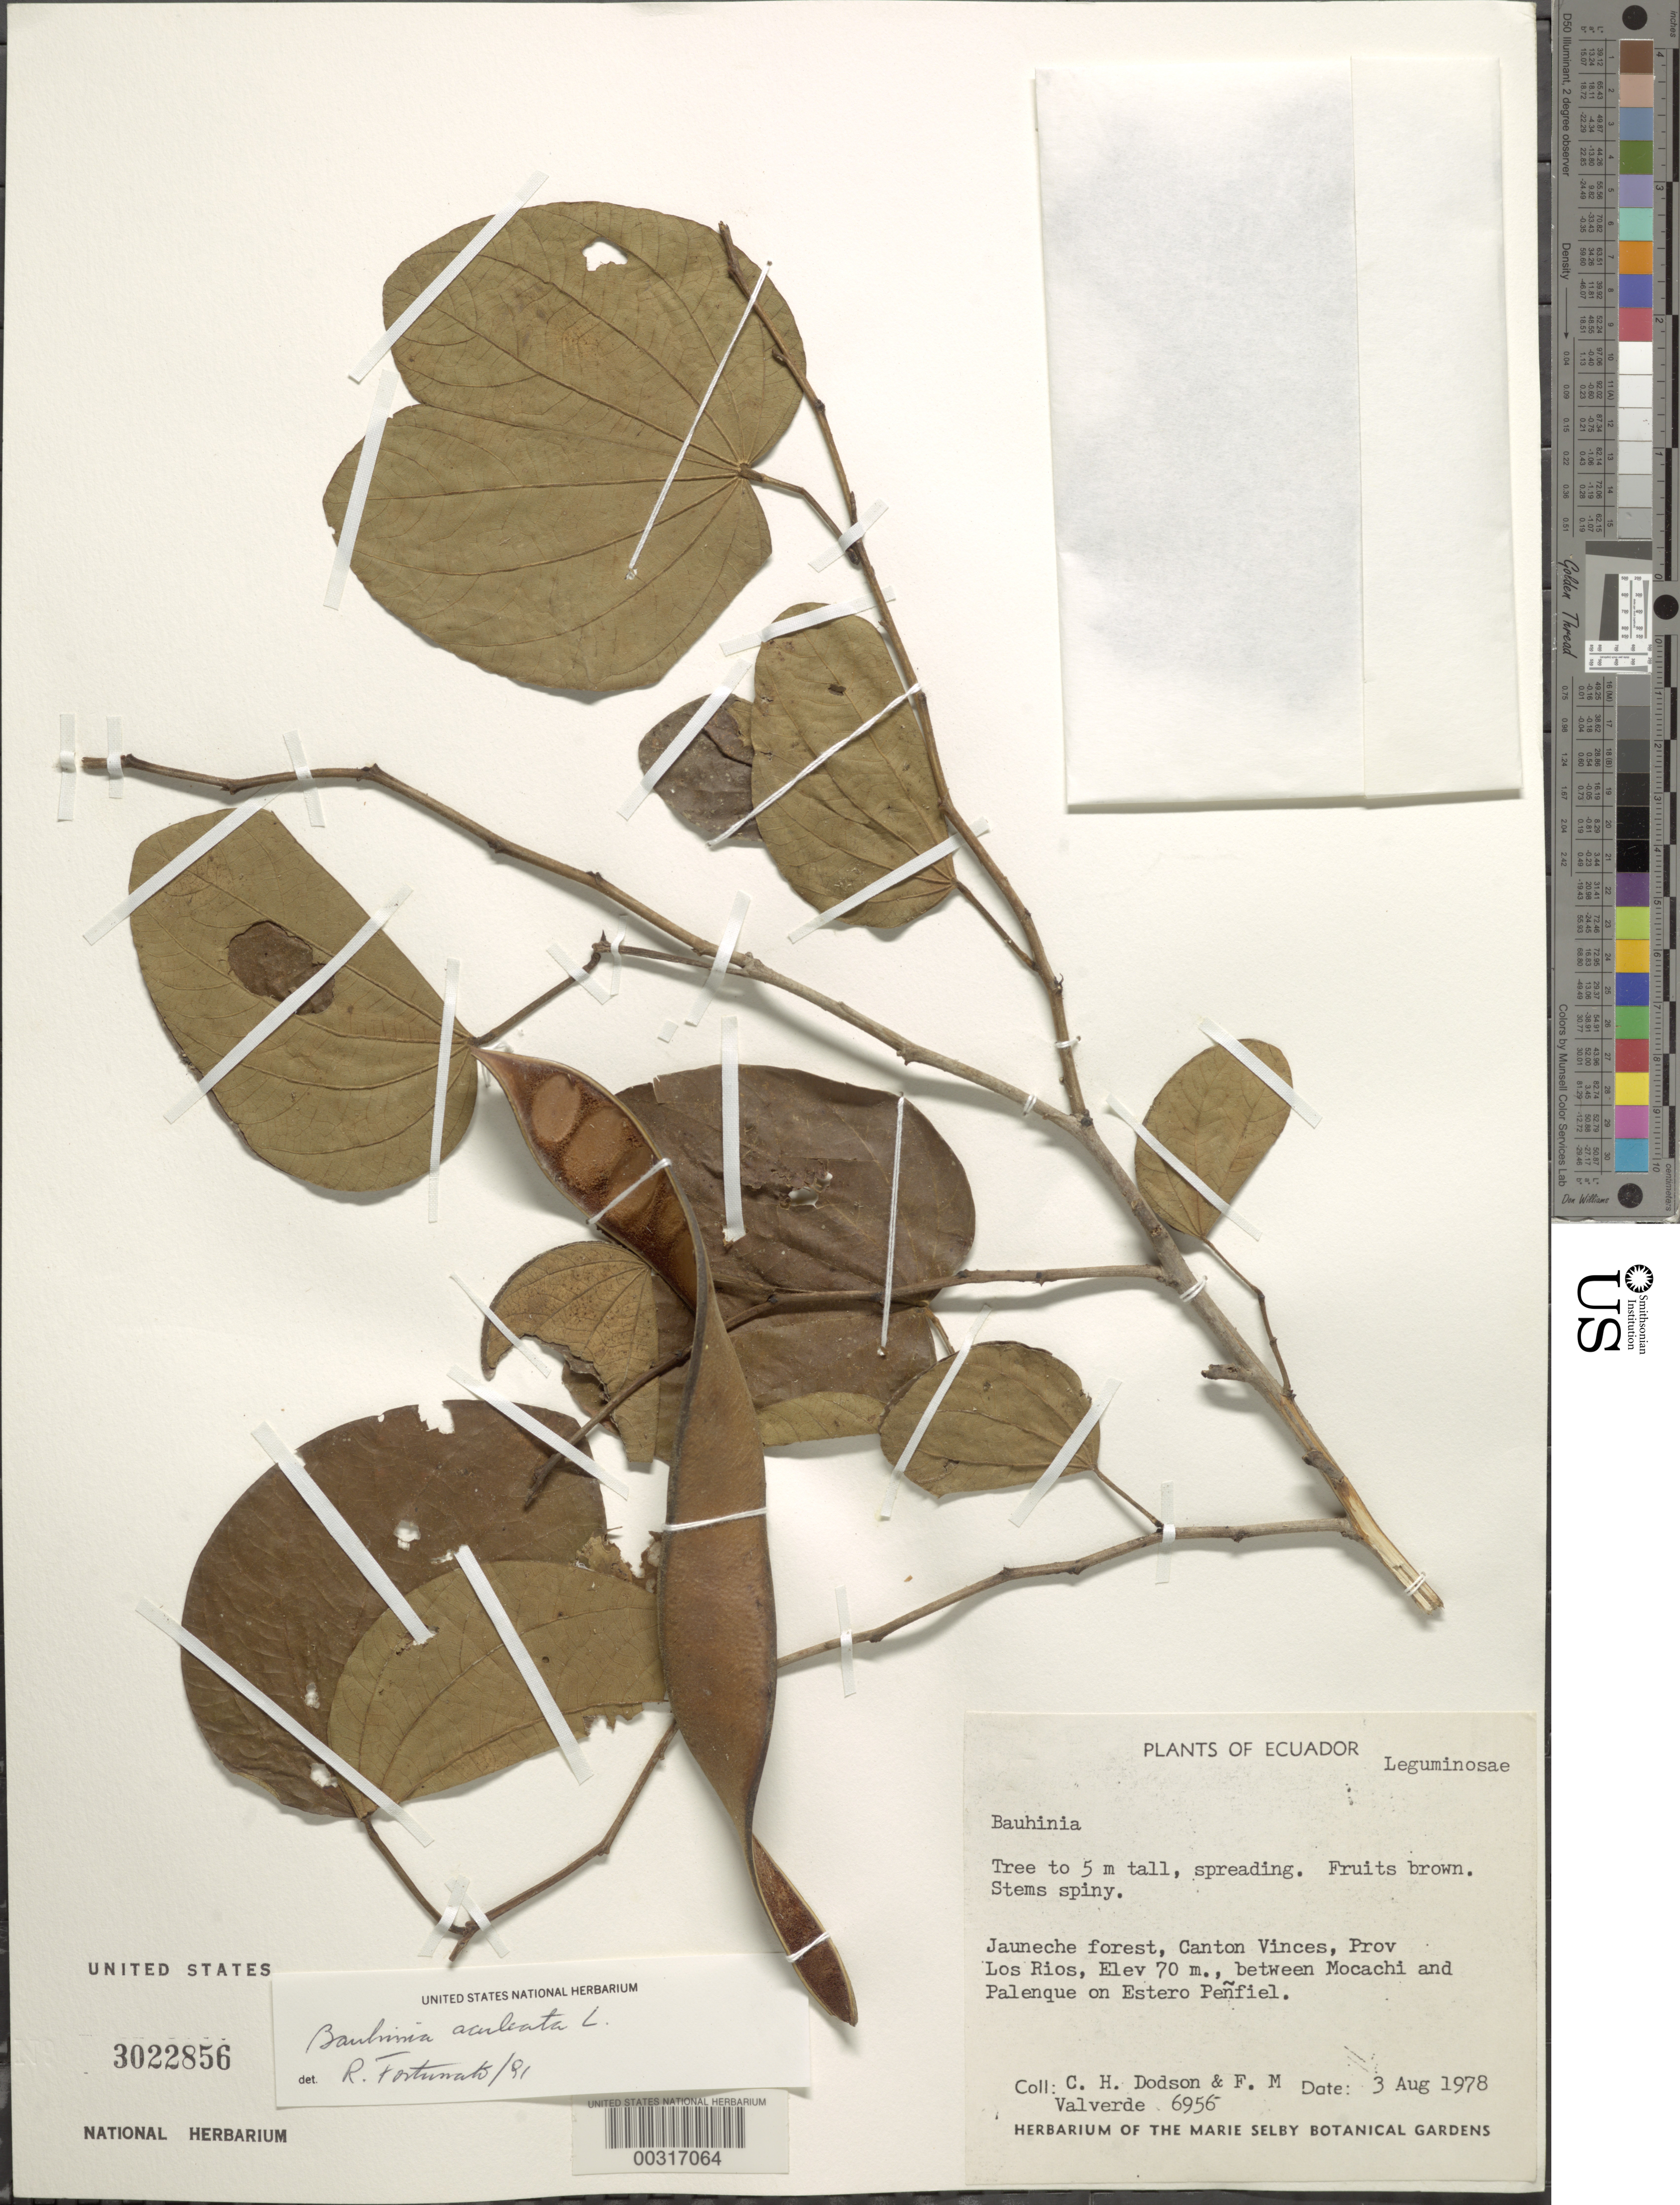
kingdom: Plantae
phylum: Tracheophyta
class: Magnoliopsida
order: Fabales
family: Fabaceae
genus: Bauhinia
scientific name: Bauhinia aculeata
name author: L.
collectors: C. H. Dodson & F. M. Valverde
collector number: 6956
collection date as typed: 03 Aug 1978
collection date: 1978-08-03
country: Ecuador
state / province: Los Ríos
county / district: Vinces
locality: Jauneche Forest, Canton Vinces, between mocachi and palenque on estero penfiel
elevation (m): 70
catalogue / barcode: US 3022856